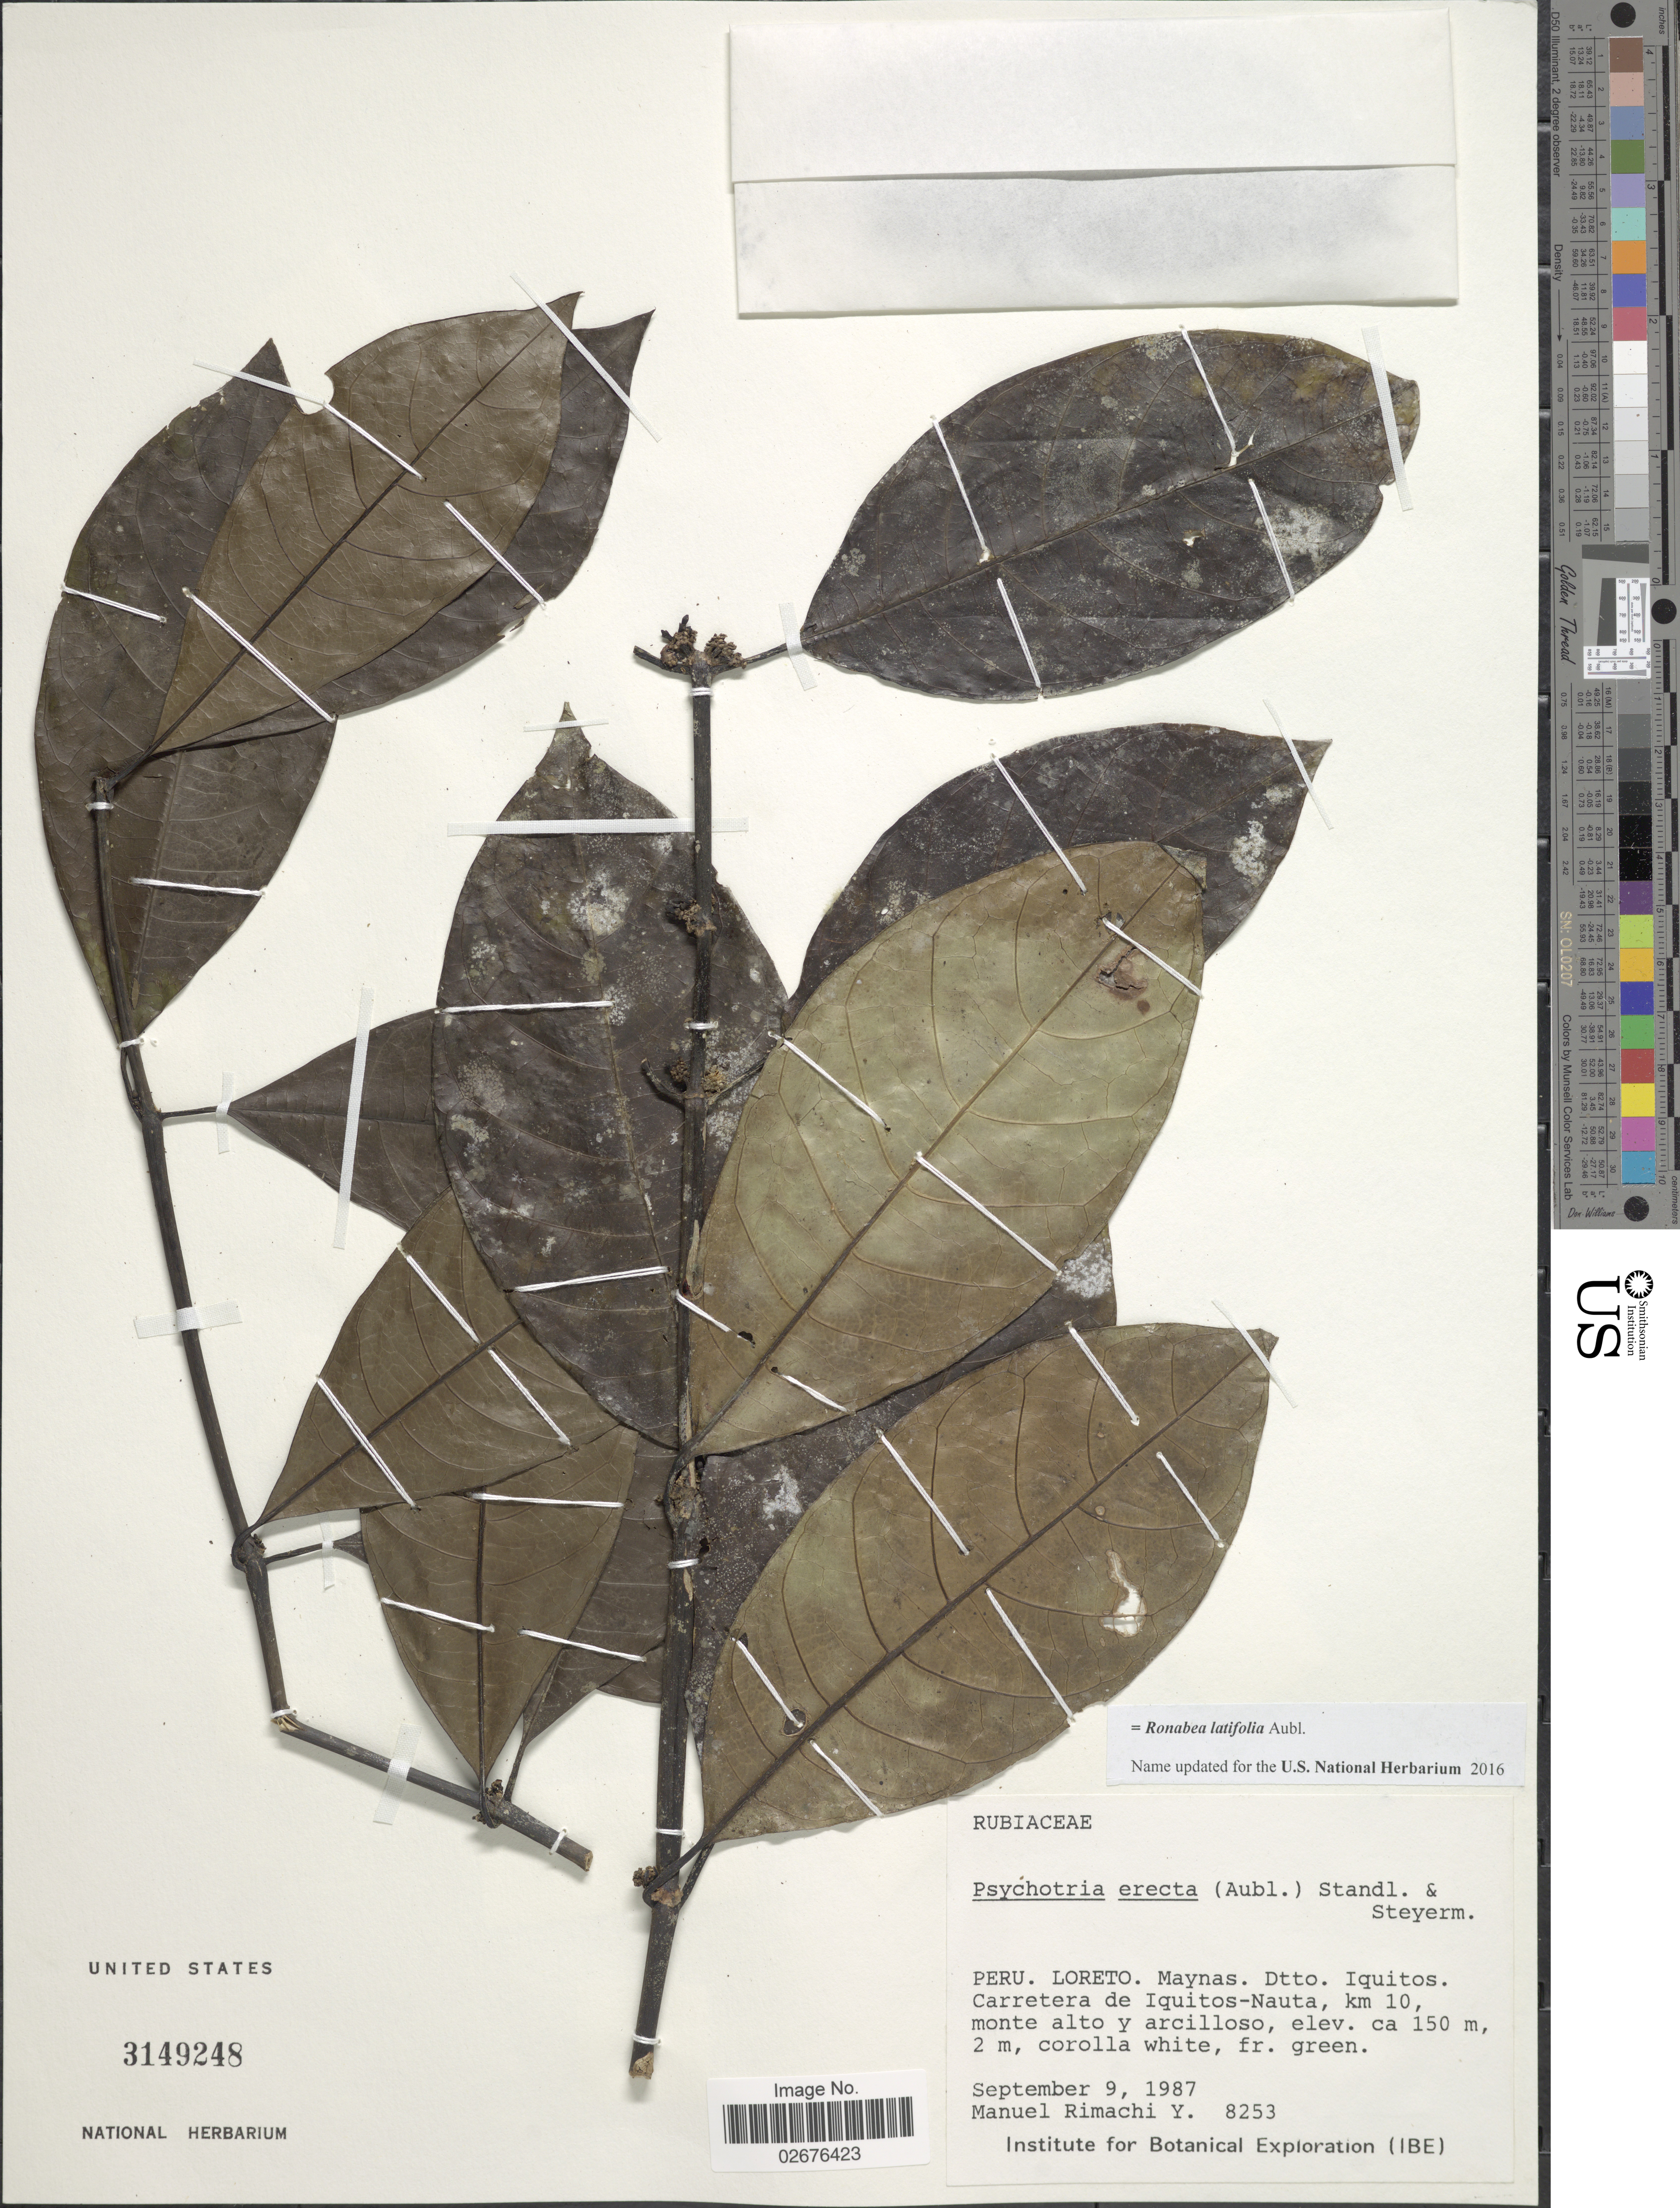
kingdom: Plantae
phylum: Tracheophyta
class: Magnoliopsida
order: Gentianales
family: Rubiaceae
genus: Ronabea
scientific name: Ronabea latifolia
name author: Aubl.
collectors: M. Rimachi Y.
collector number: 8253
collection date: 1987-09-09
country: Peru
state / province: Loreto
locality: Maynas, Dtto. Iquitos, Carretera de Iquitos-Nauata, km 10, monte alto y arcilloso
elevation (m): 150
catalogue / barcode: US 3149248